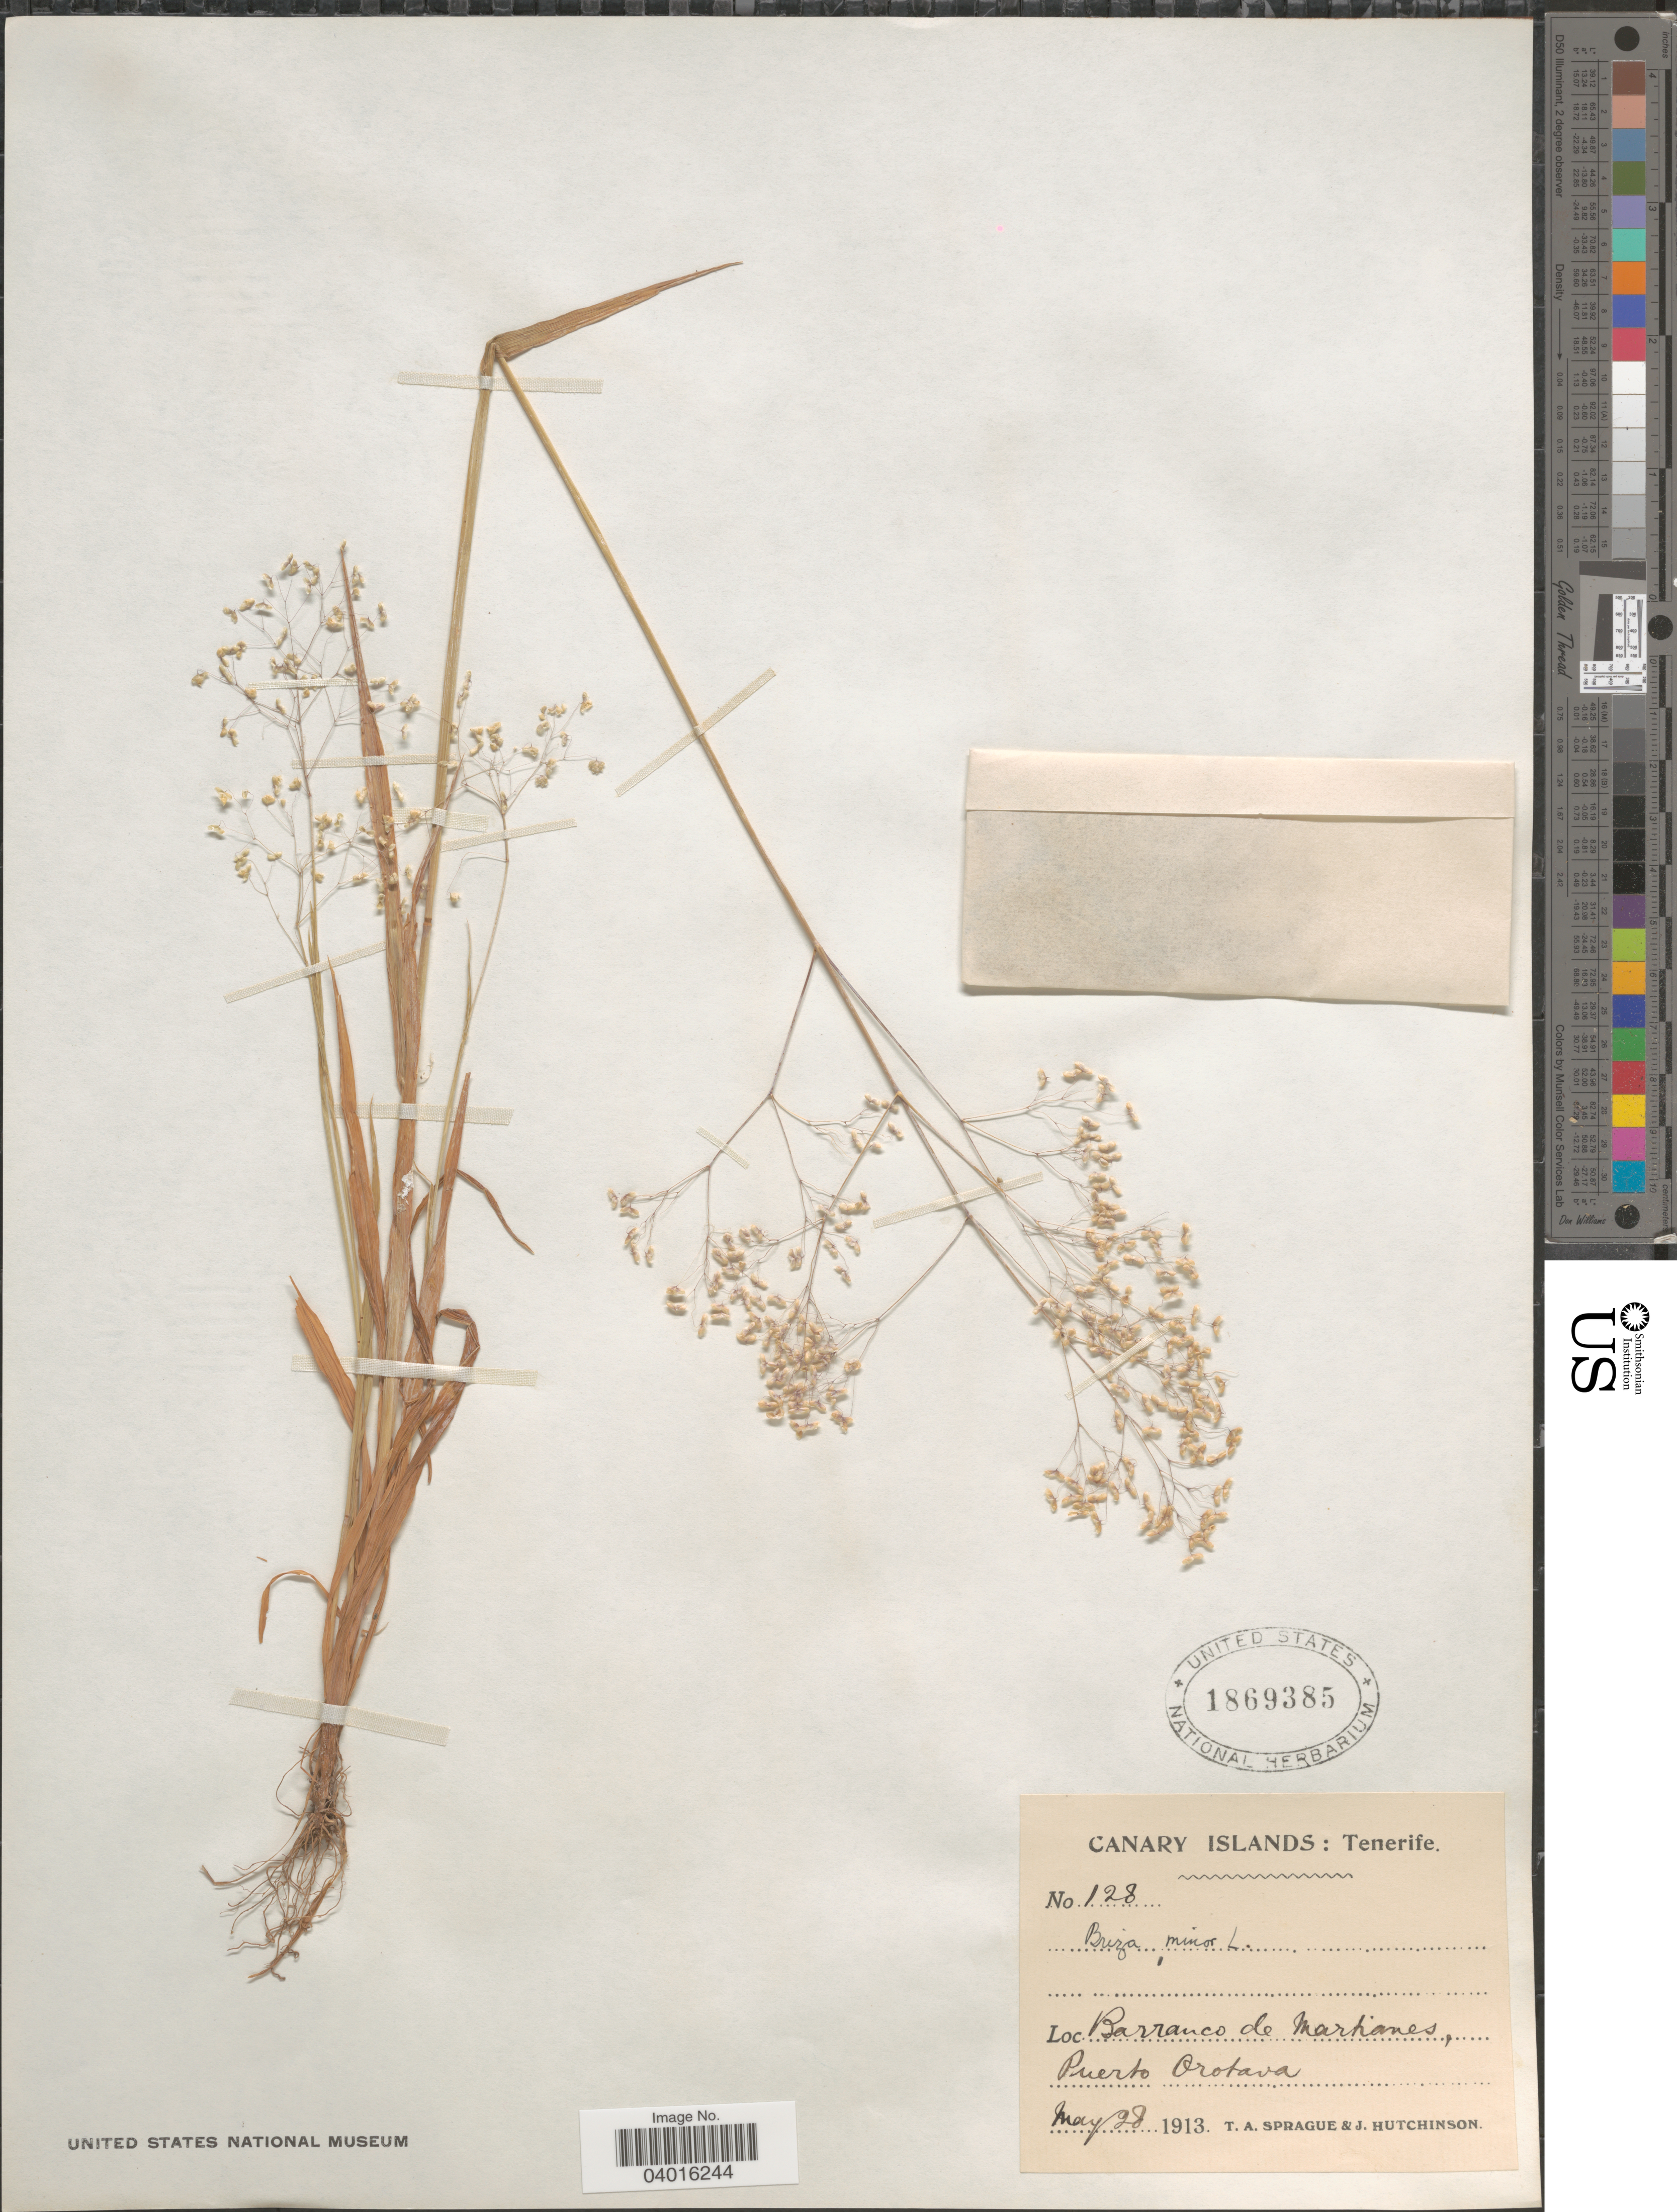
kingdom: Plantae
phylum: Tracheophyta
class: Liliopsida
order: Poales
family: Poaceae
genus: Briza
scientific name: Briza minor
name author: L.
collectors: T. A. Sprague & J. Hutchinson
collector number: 128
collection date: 1913-05-28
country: Spain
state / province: Canarias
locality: Canary Islands: Tenerife. Barranco de Martianes, Puerto Orotava.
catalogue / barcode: US 1869385